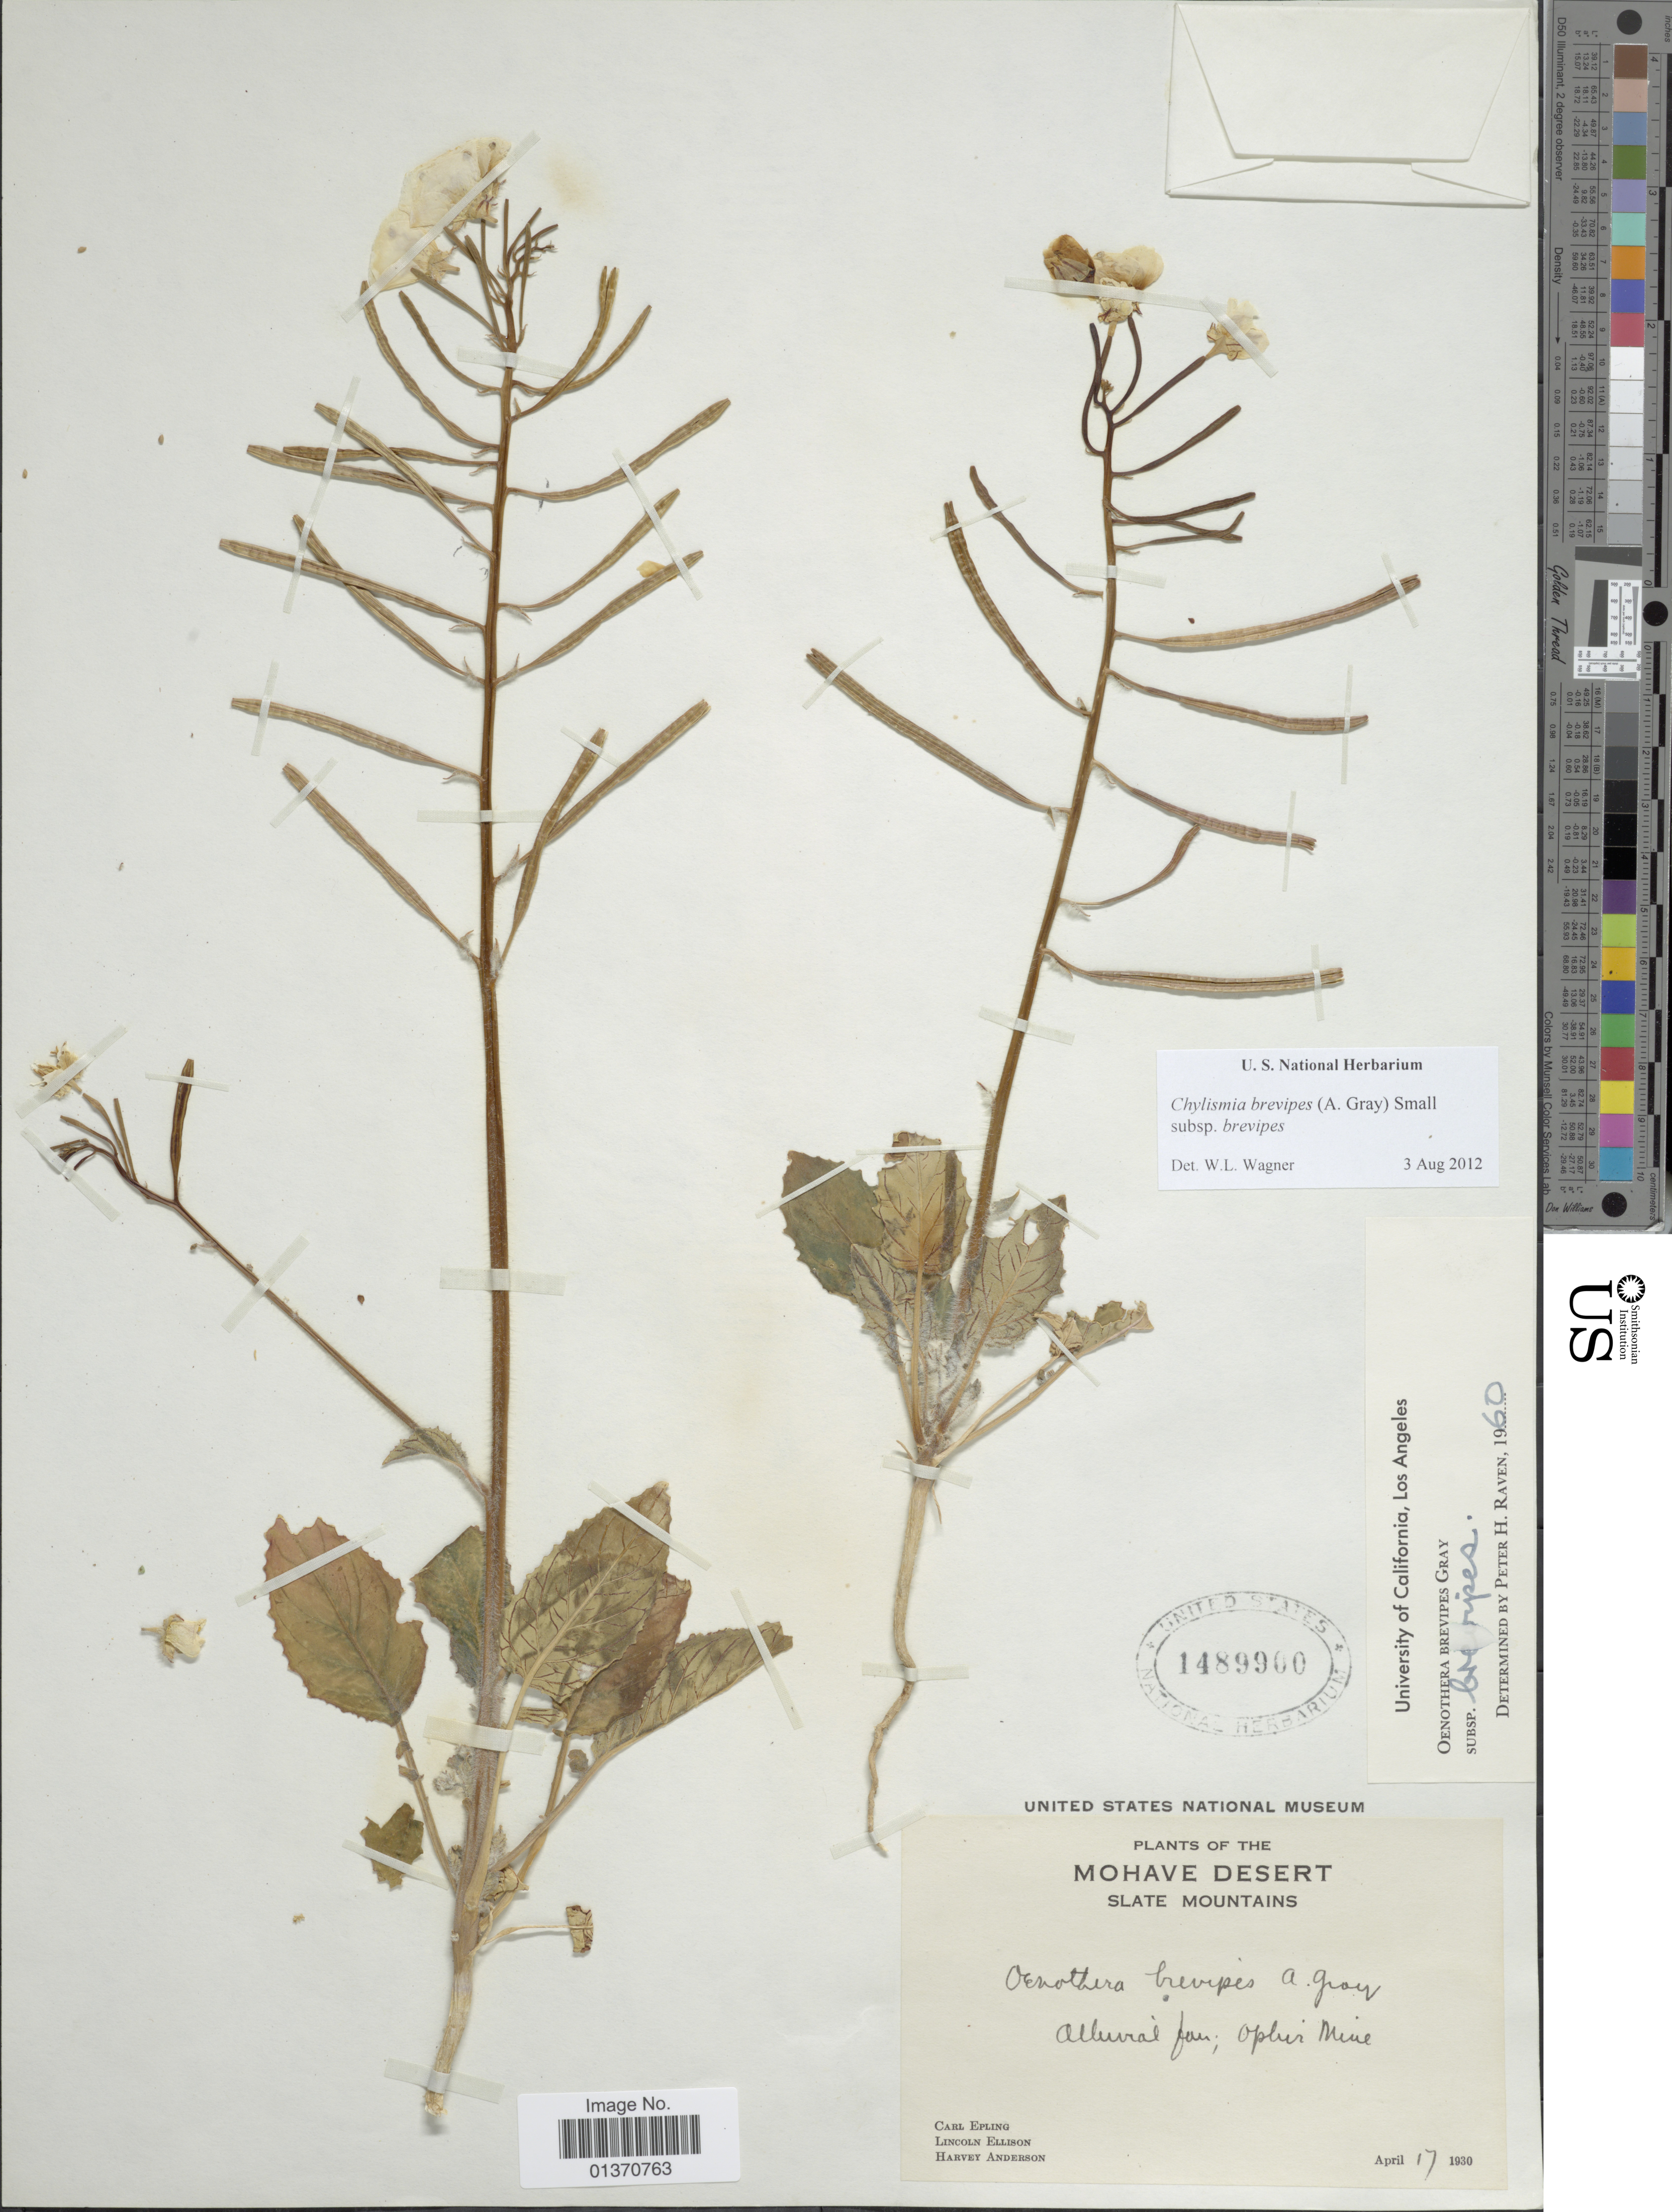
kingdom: Plantae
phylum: Tracheophyta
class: Magnoliopsida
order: Myrtales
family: Onagraceae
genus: Chylismia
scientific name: Chylismia brevipes subsp. brevipes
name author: (A. Gray) Small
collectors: C. C. Epling, L. Ellison & H. Anderson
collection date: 1930-04-17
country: United States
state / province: Nevada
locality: Mohave Desert, Slate Mountains, Alluvial fan: Ophir Mine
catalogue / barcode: US 1489900